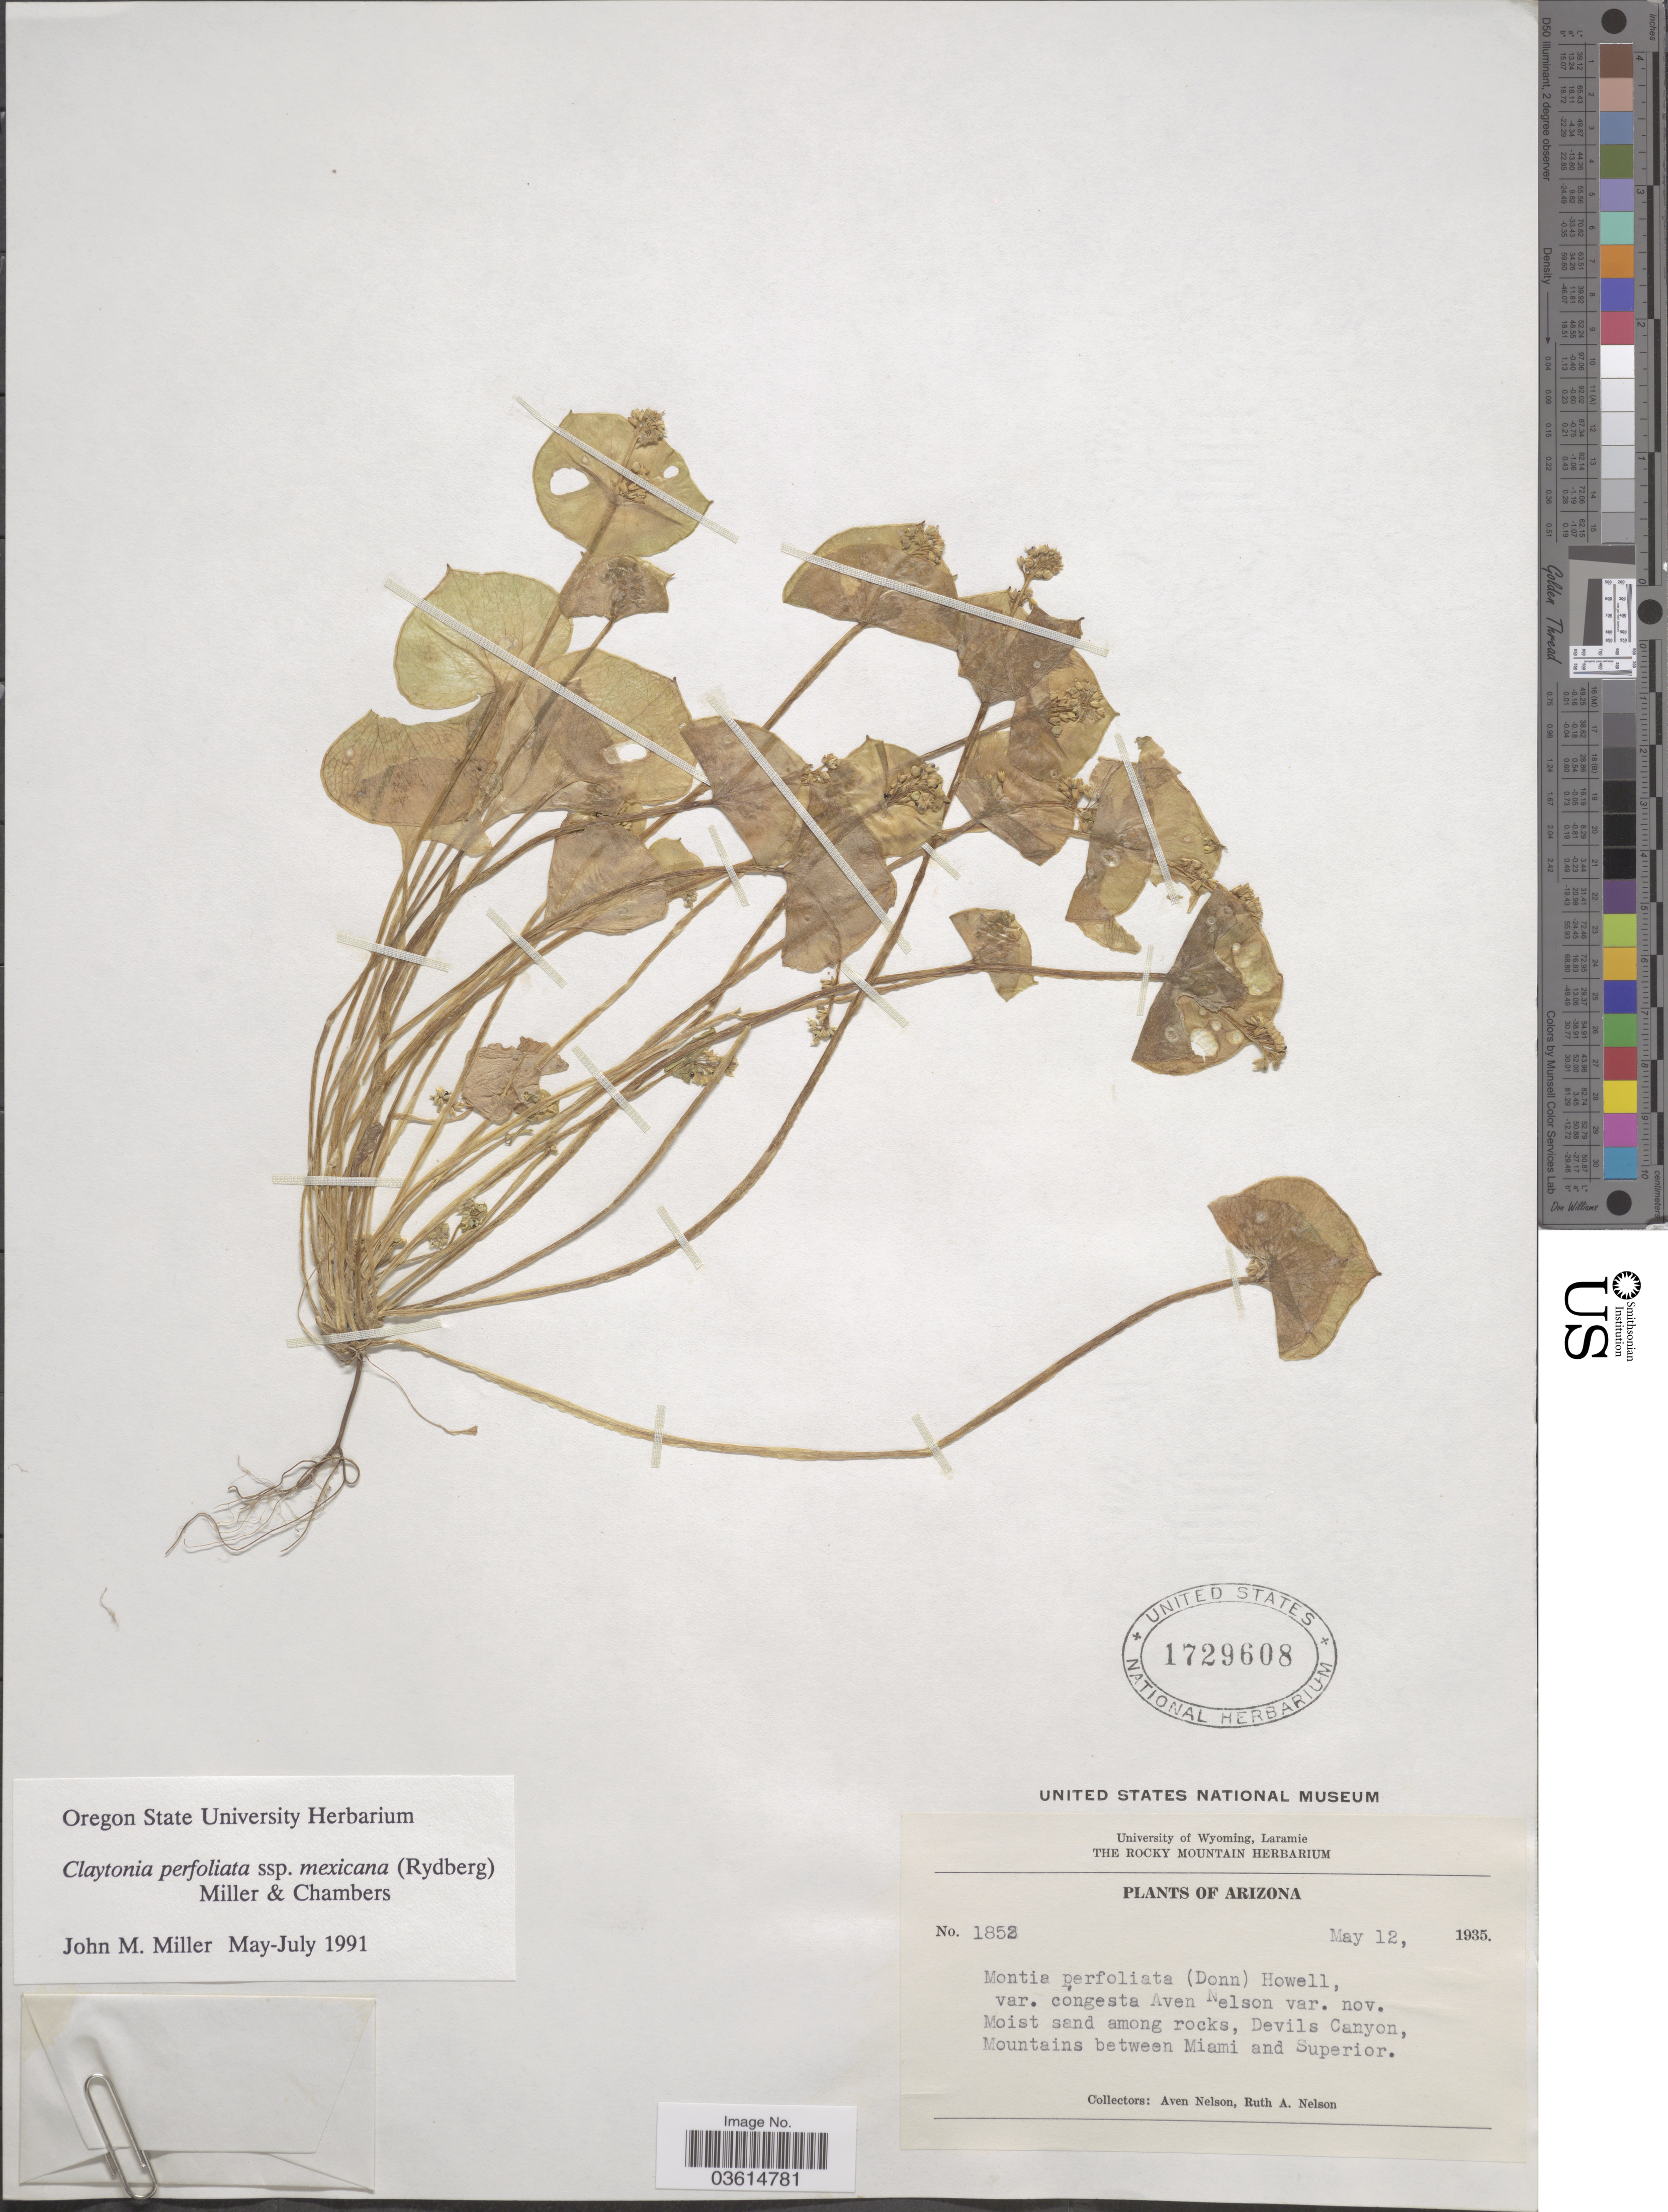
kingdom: Plantae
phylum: Tracheophyta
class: Magnoliopsida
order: Caryophyllales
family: Montiaceae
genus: Claytonia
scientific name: Claytonia perfoliata subsp. mexicana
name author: (Rydb.) Mill. & Chambers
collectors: A. Nelson & R. A. Nelson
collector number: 1852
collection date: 1935-05-12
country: United States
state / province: Arizona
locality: Devils Canyon, Mountains between Miami and Superior.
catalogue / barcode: US 1729608